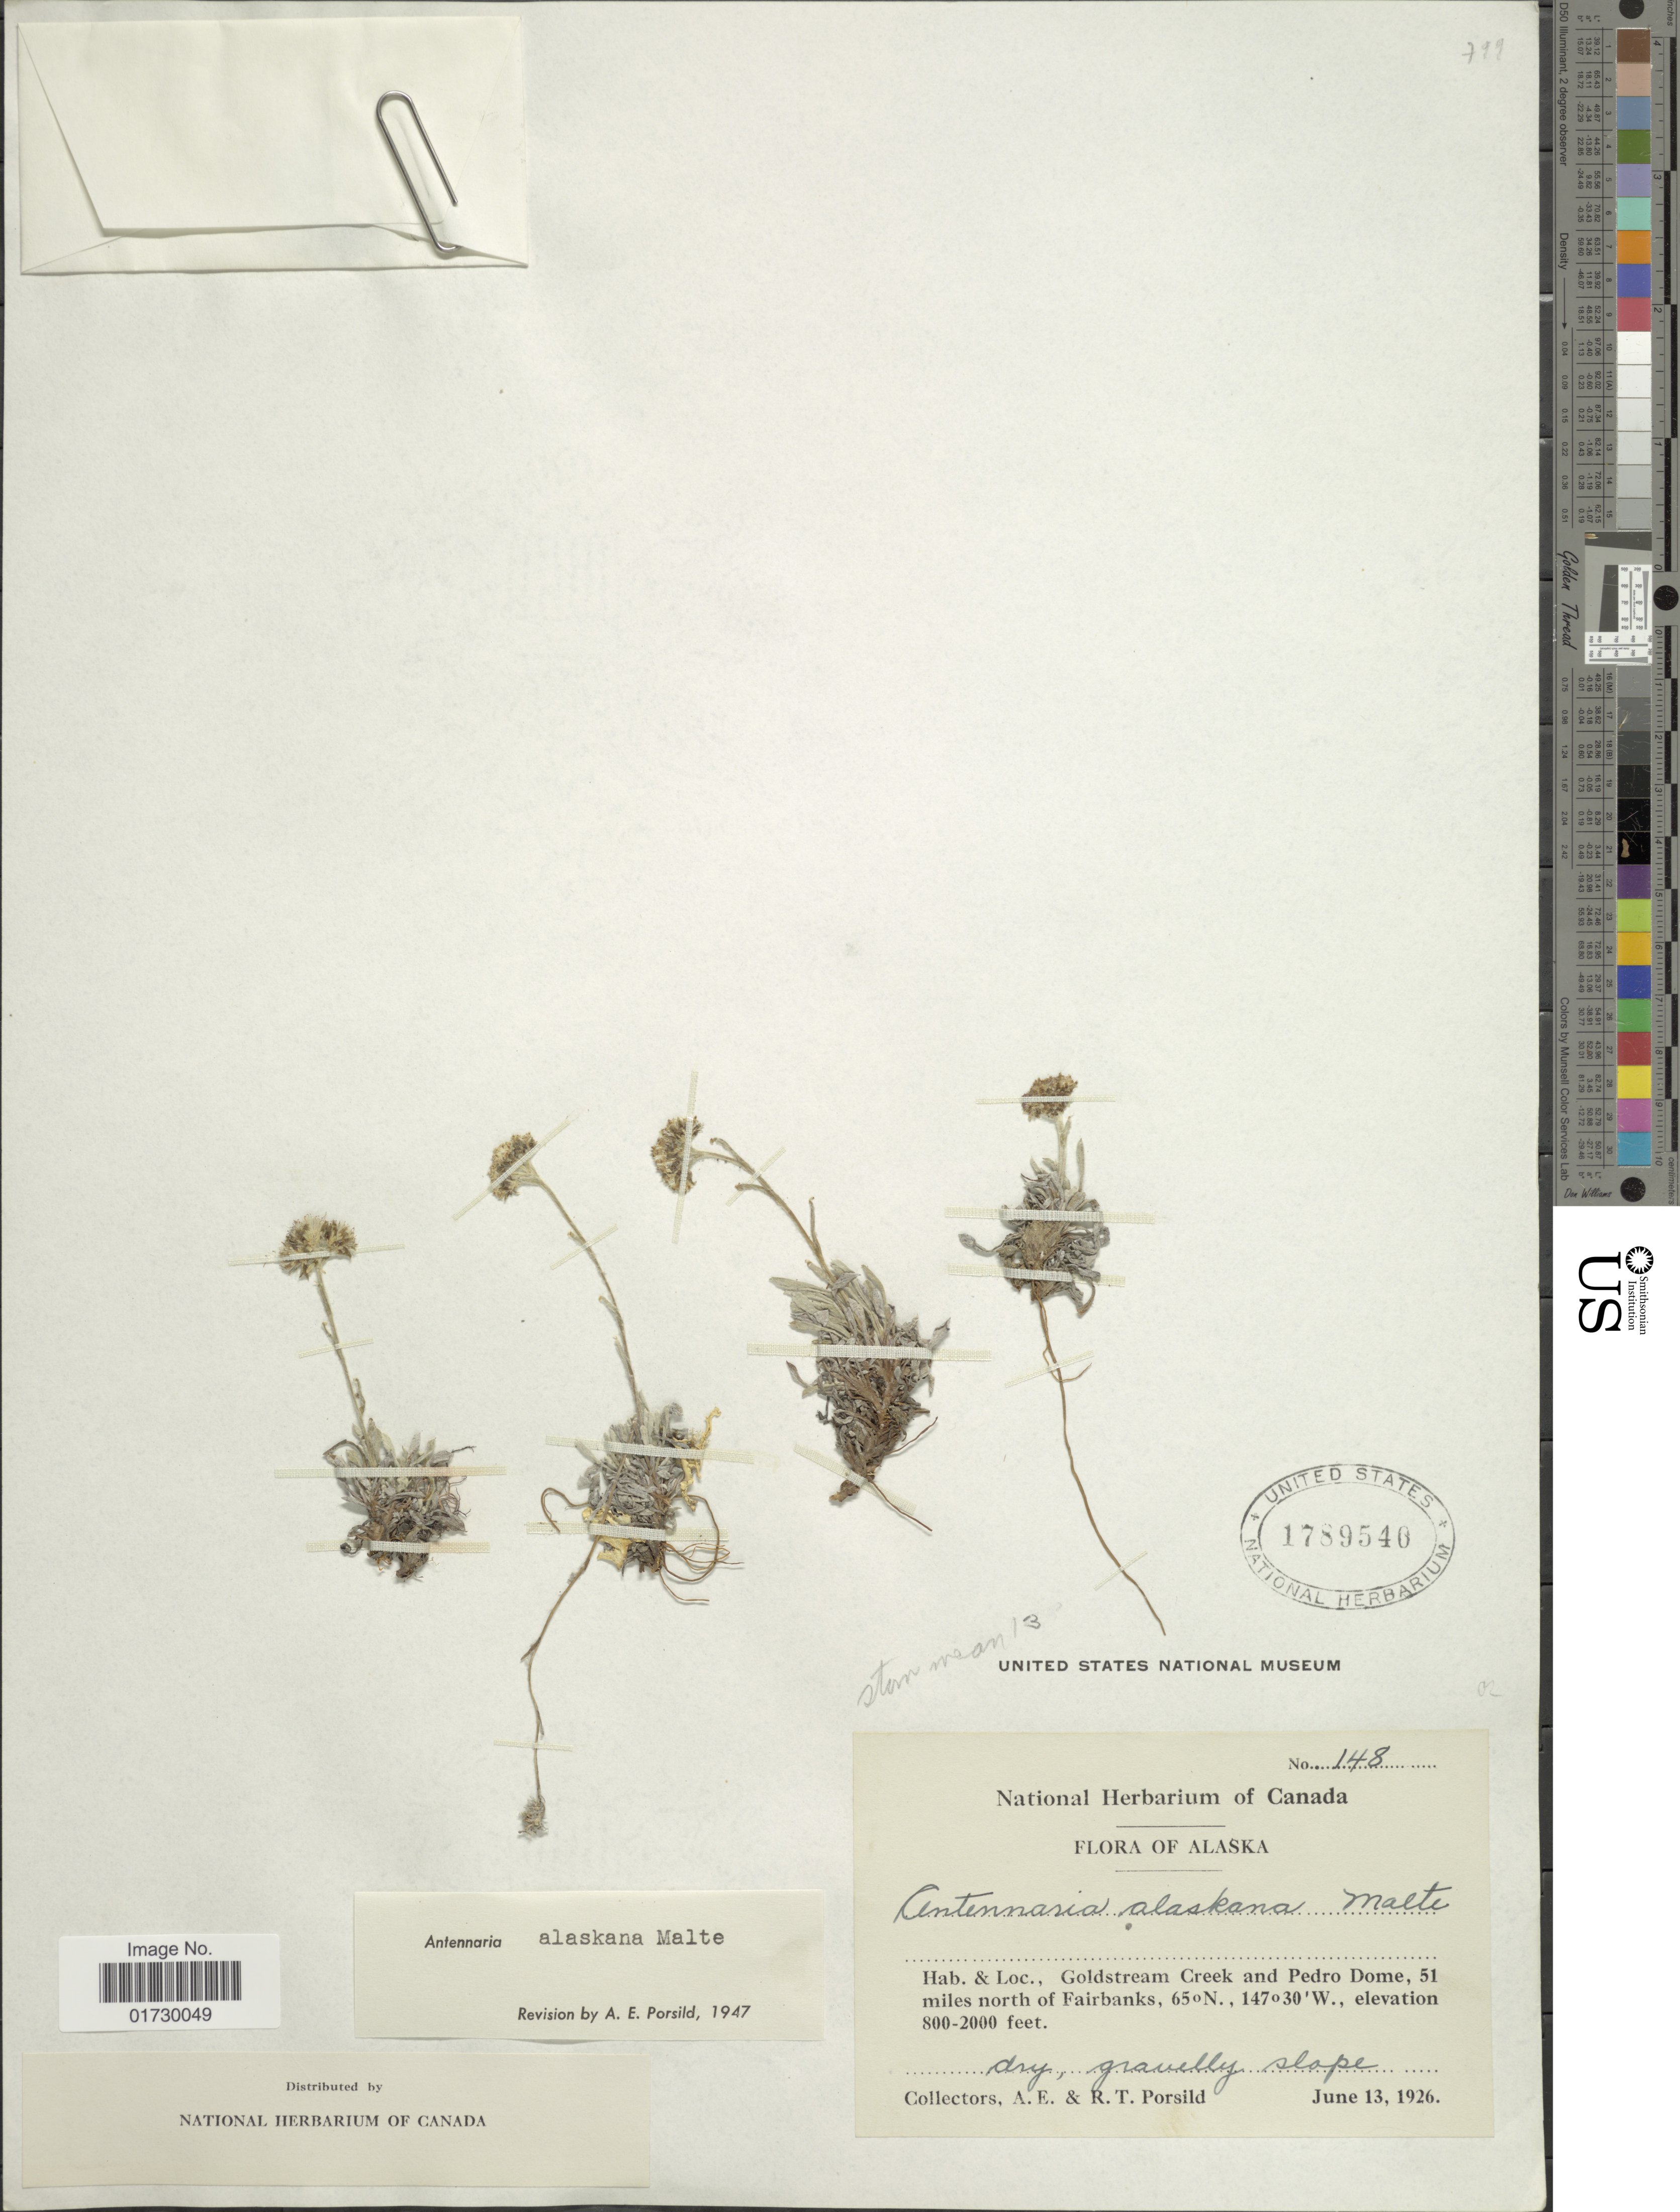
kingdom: Plantae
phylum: Tracheophyta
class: Magnoliopsida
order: Asterales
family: Asteraceae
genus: Antennaria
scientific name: Antennaria alaskana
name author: Malte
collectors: A. E. Porsild & A. E. Porsild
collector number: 148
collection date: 1926-06-13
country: United States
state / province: Alaska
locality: Goldstream CReek and Pedro Dome, 51 miles north of Faurbanks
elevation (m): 244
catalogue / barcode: US 1789540